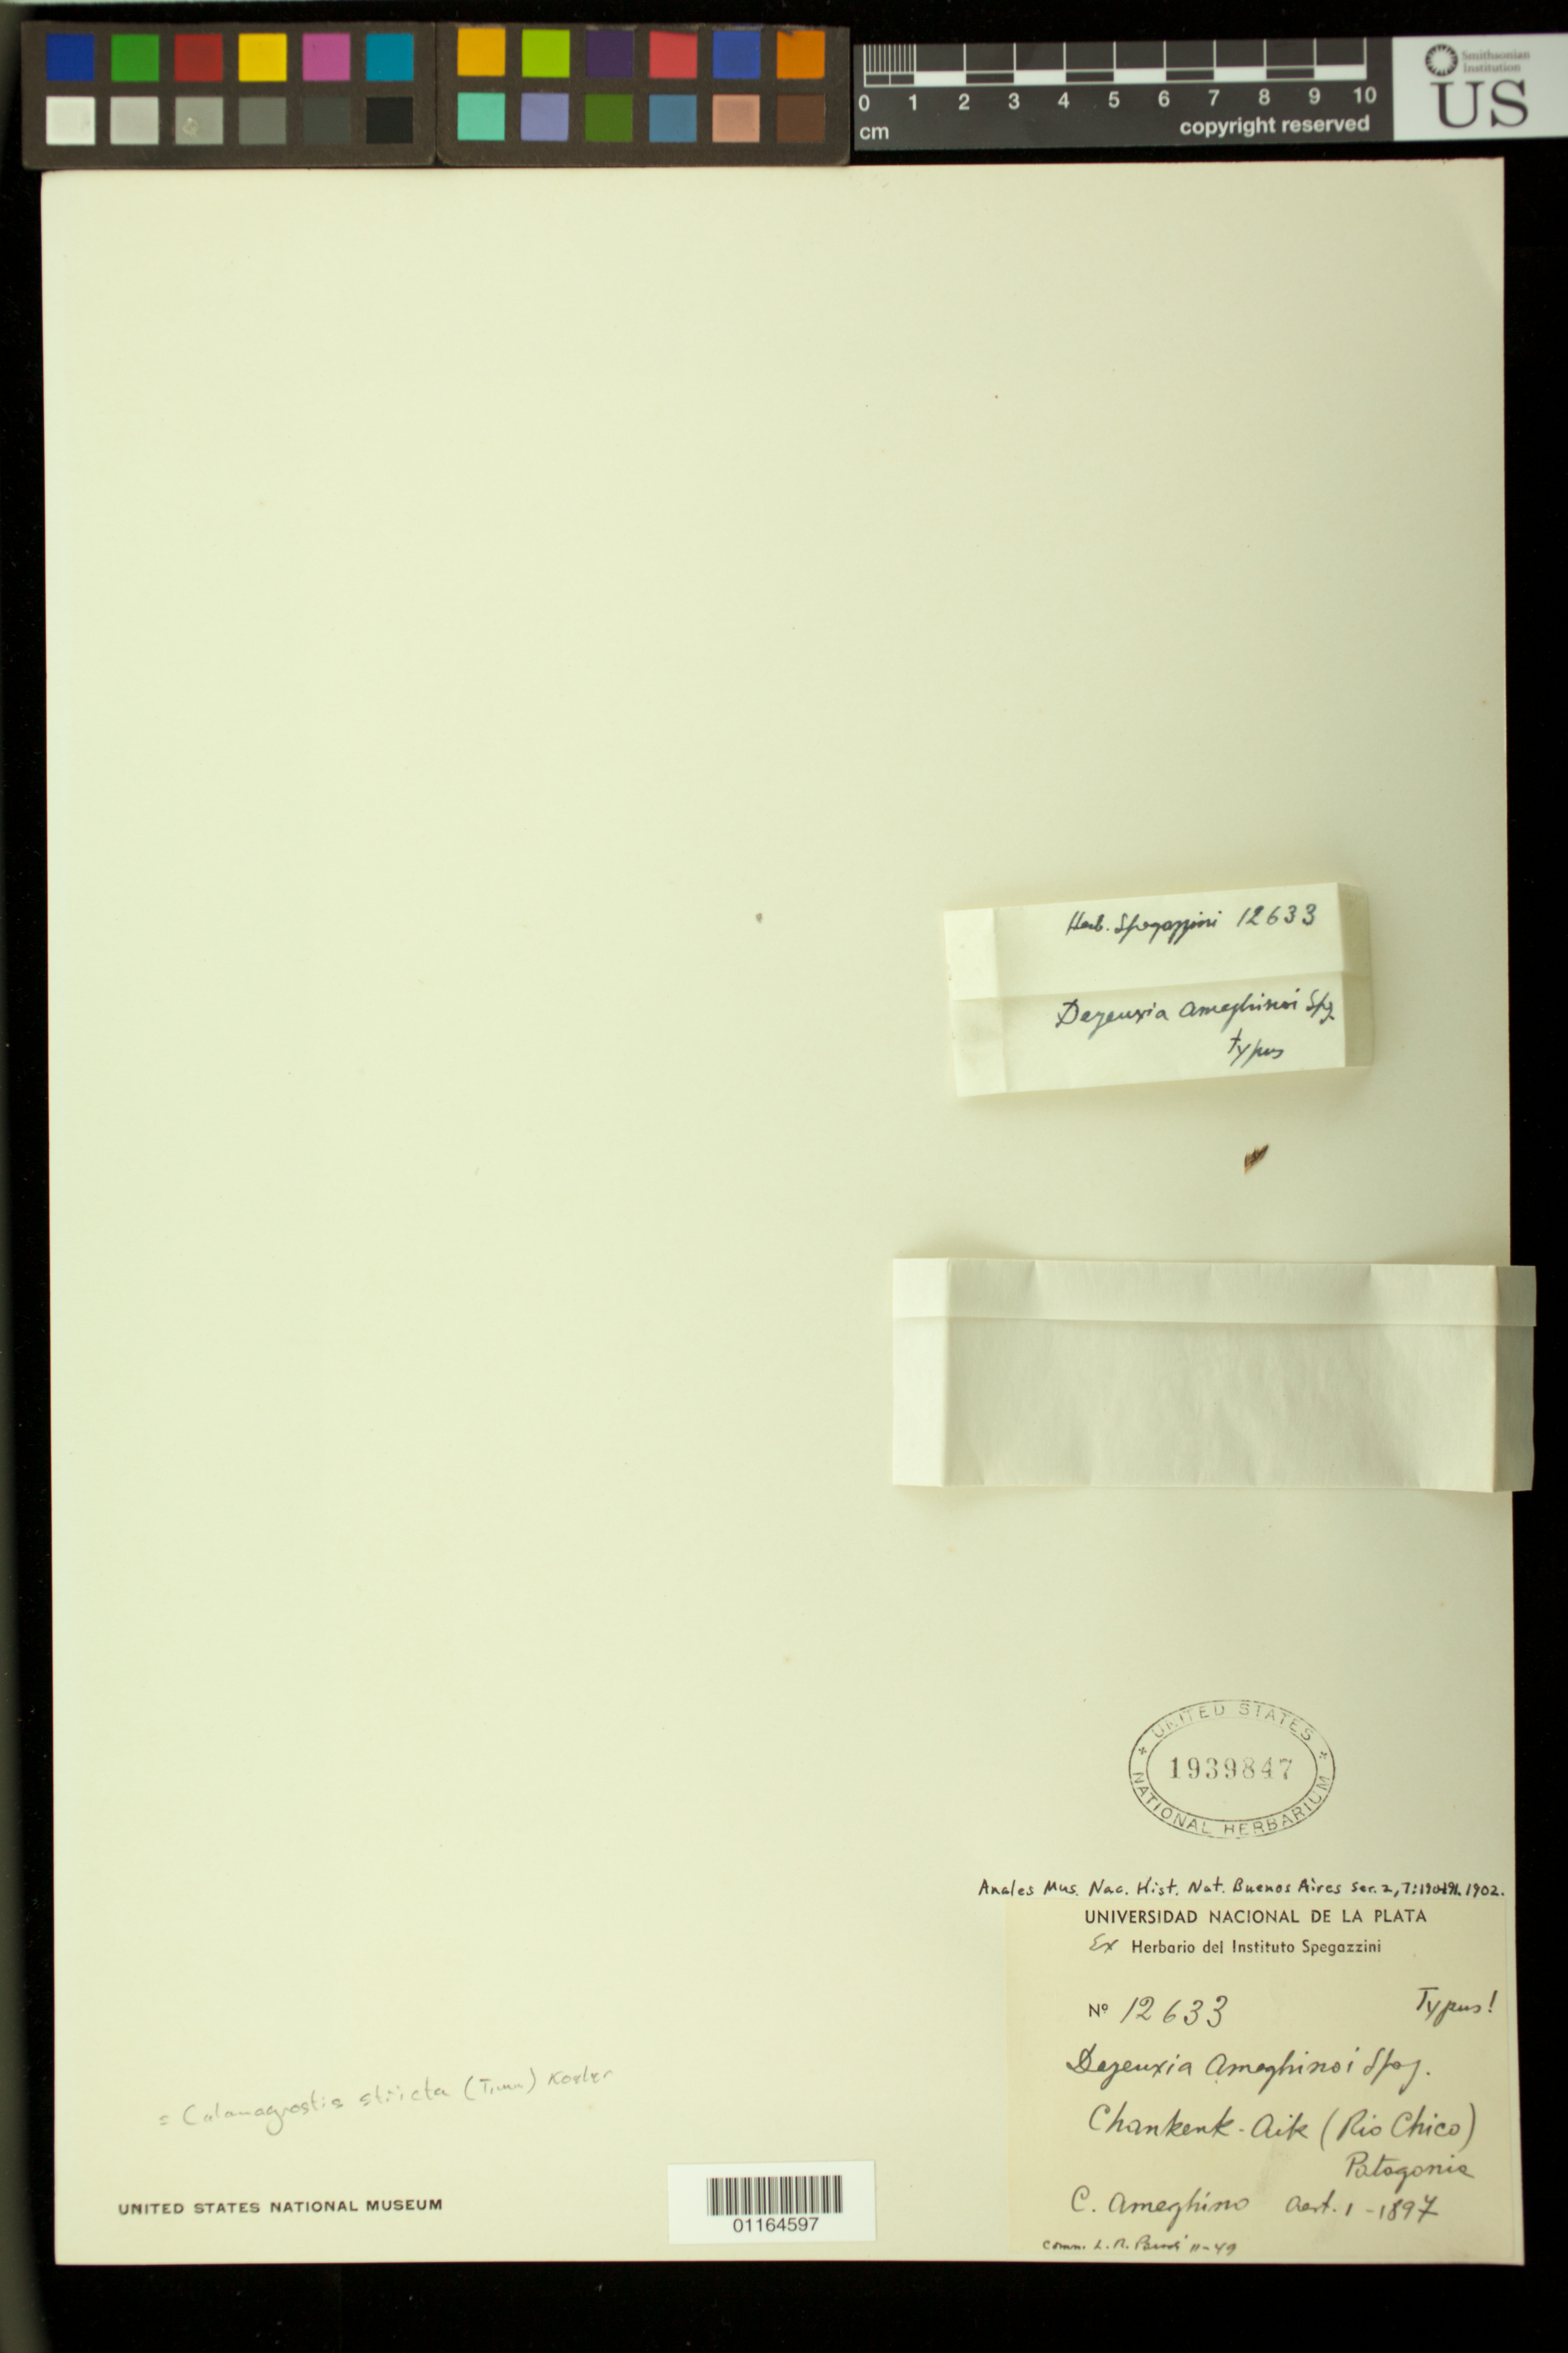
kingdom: Plantae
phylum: Tracheophyta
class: Liliopsida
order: Poales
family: Poaceae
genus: Deyeuxia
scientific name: Deyeuxia ameghinoi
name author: Speg.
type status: Type Collection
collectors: C. Ameghino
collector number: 12633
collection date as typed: Aest. 1 - 1897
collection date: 1897-01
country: Argentina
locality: Chonkenk-aik (Rio Chico), Patagonia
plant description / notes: Fragmentary material of type specimen ex herb. Inst. Spegazzini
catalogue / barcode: US 1939847